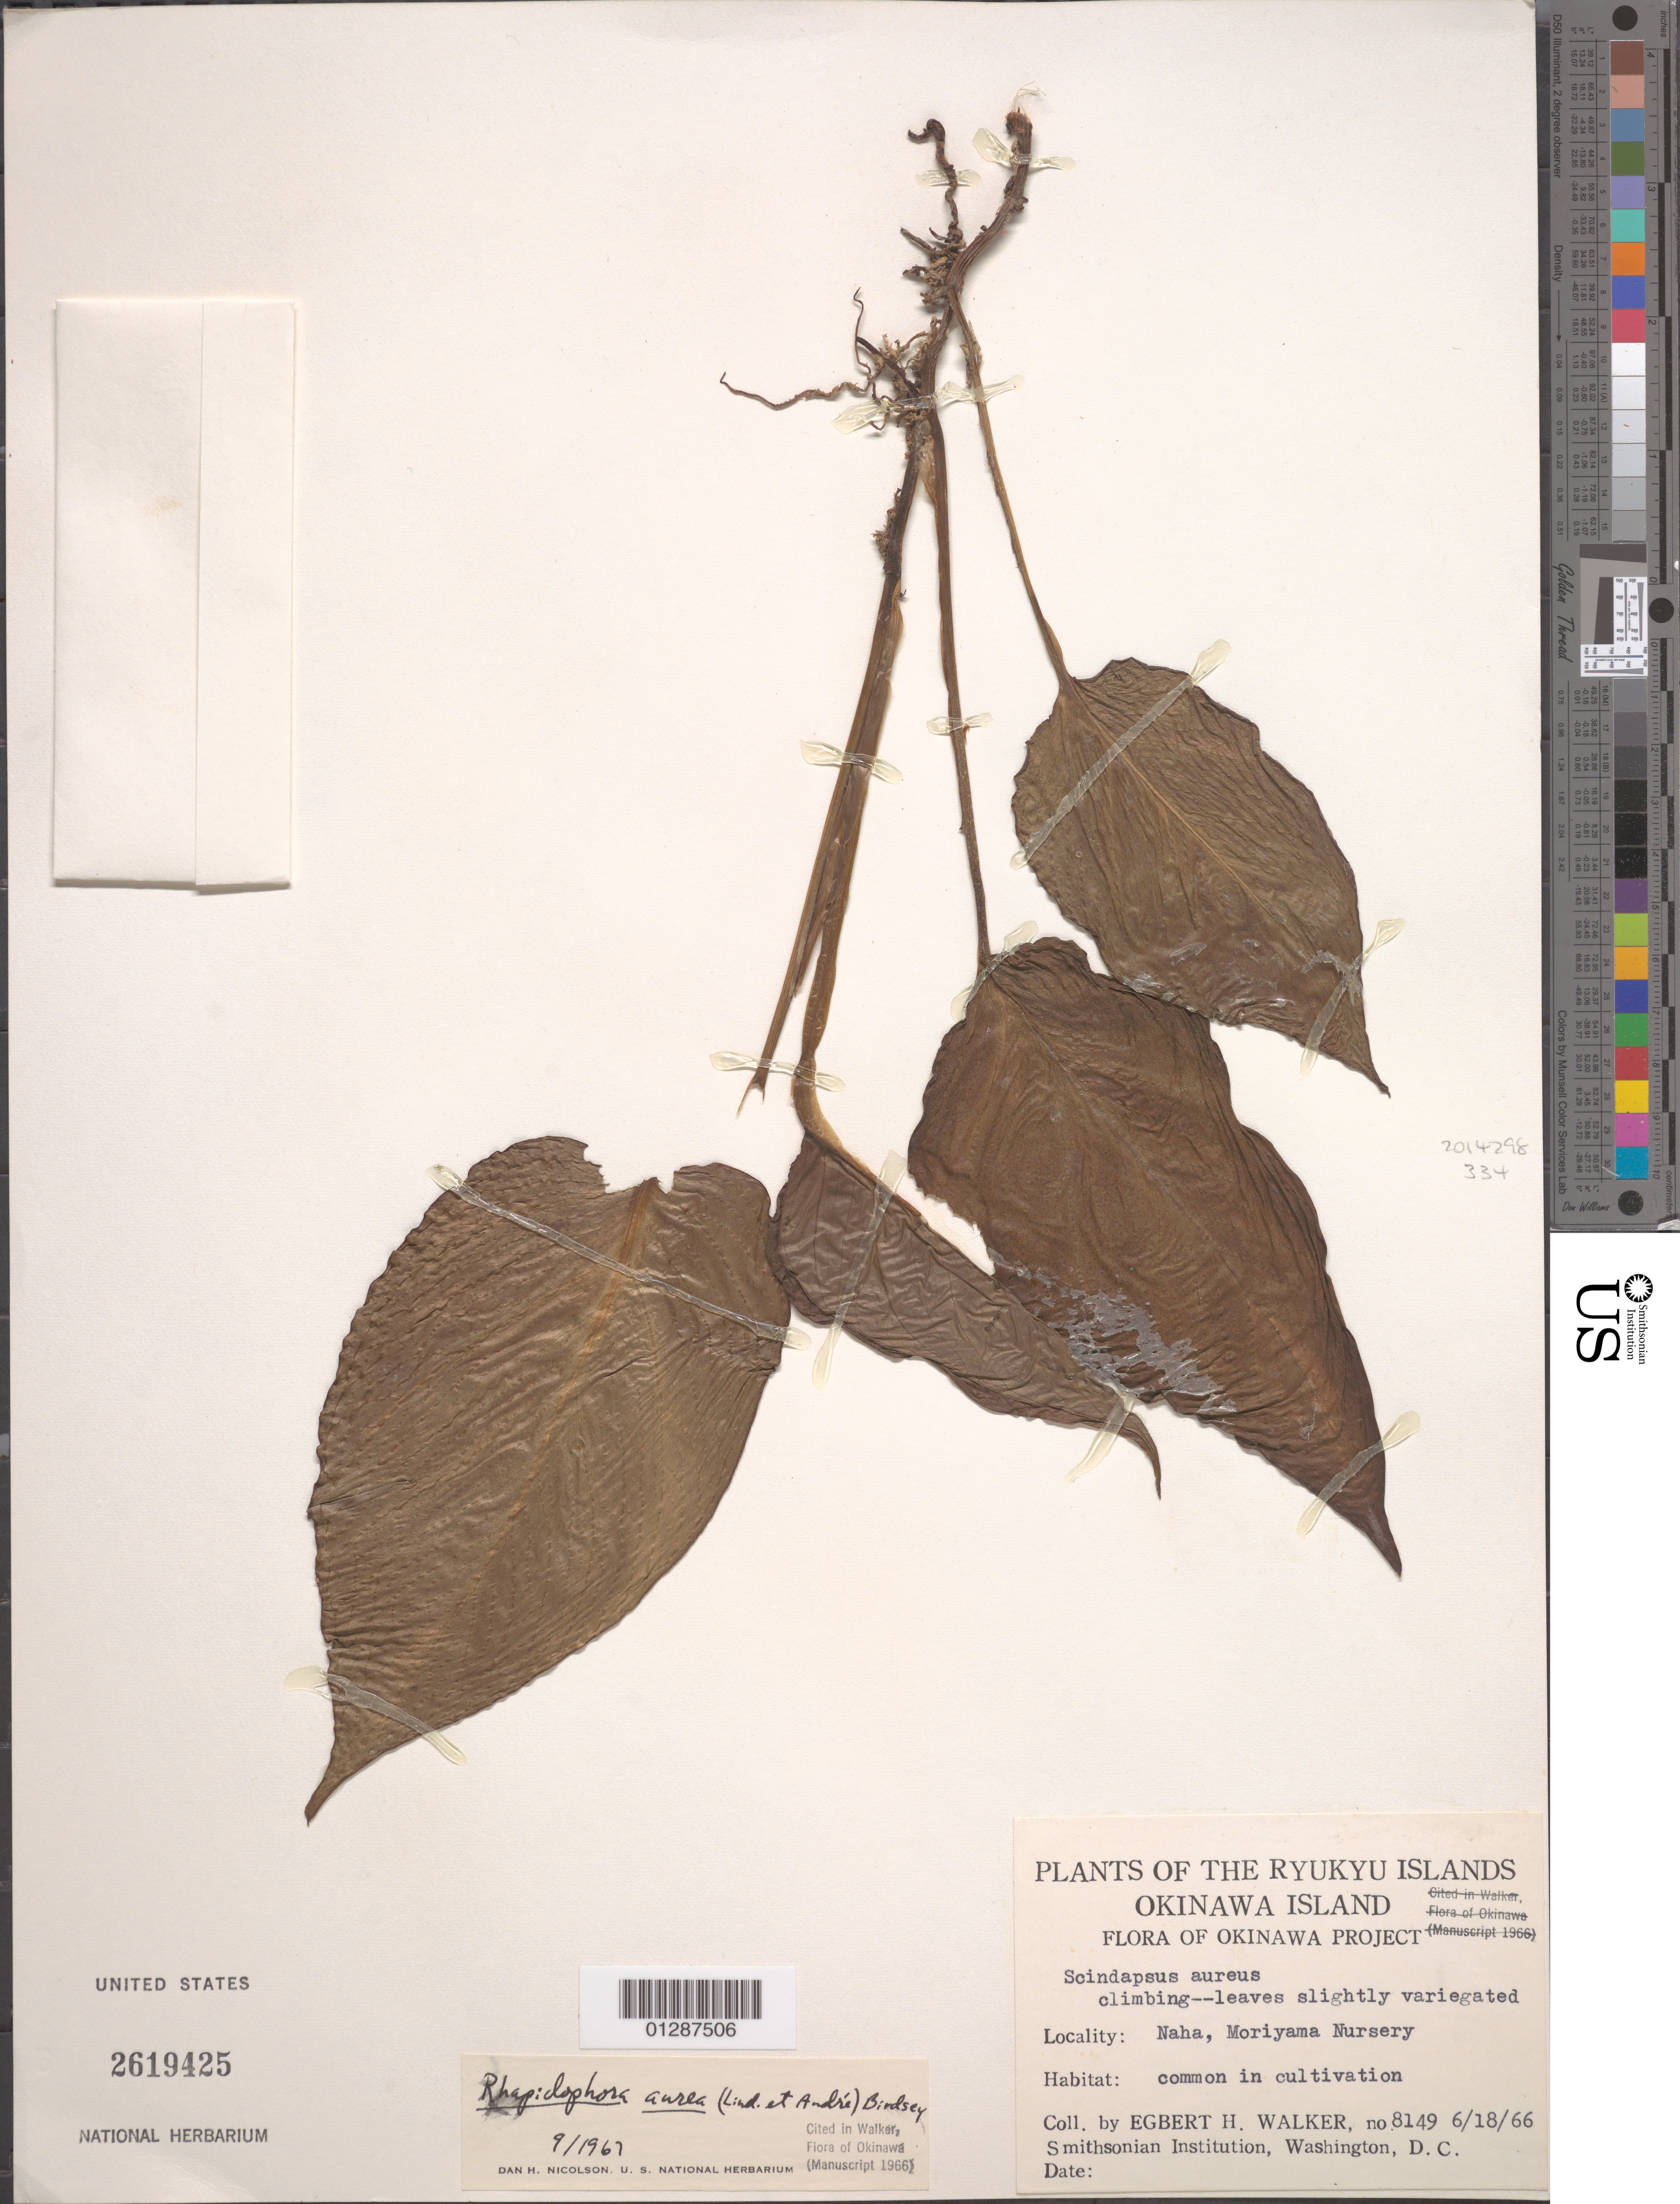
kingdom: Plantae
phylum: Tracheophyta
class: Liliopsida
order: Alismatales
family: Araceae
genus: Epipremnum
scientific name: Epipremnum aureum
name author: (Linden & André) G.S. Bunting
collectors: E. H. Walker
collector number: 8149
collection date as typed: Transcribed d/m/y: 18/6/66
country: Japan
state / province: Okinawa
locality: The Ryukyu Islands. Okinawa Island. Okinawa Project. Naha, Moriyama Nursery.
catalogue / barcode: US 2619425